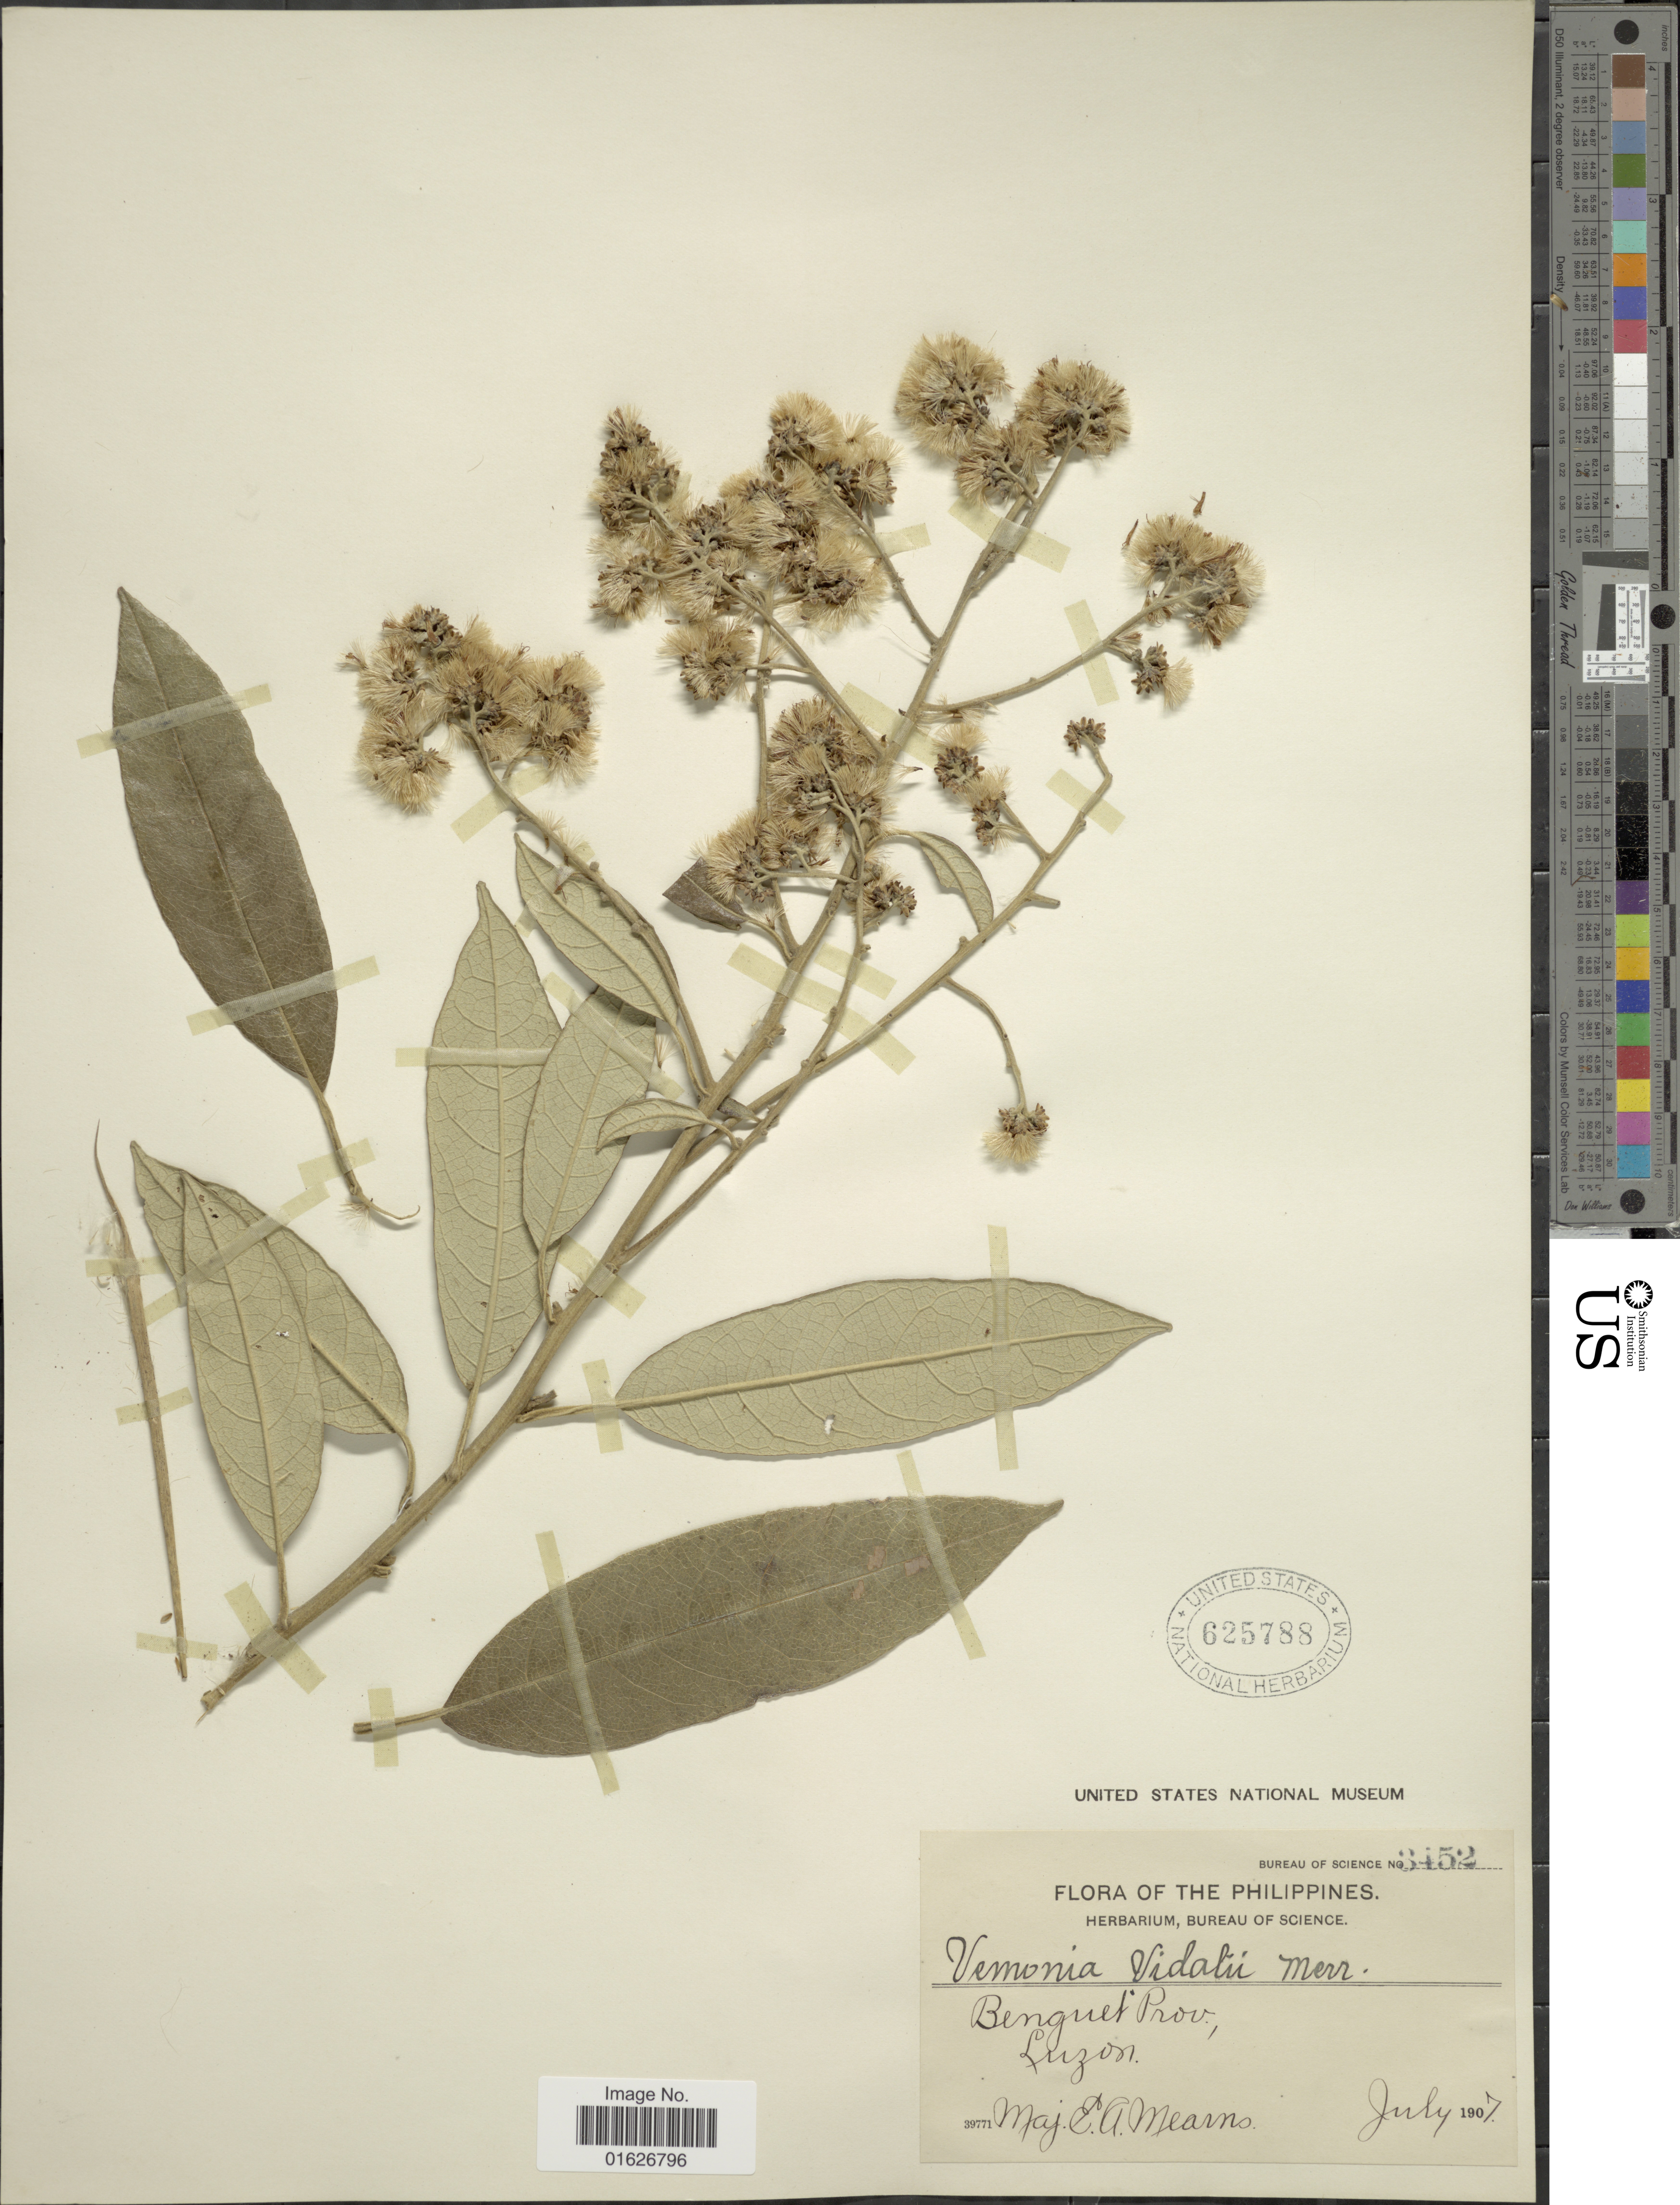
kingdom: Plantae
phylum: Tracheophyta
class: Magnoliopsida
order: Asterales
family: Asteraceae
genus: Strobocalyx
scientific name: Strobocalyx vidalii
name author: (G. Merr.) H. Rob.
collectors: E. A. Mearns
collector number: Forestry Bureau 3452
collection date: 1907-07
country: Philippines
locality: Bneguet Prov, Luzon.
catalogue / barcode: US 625788